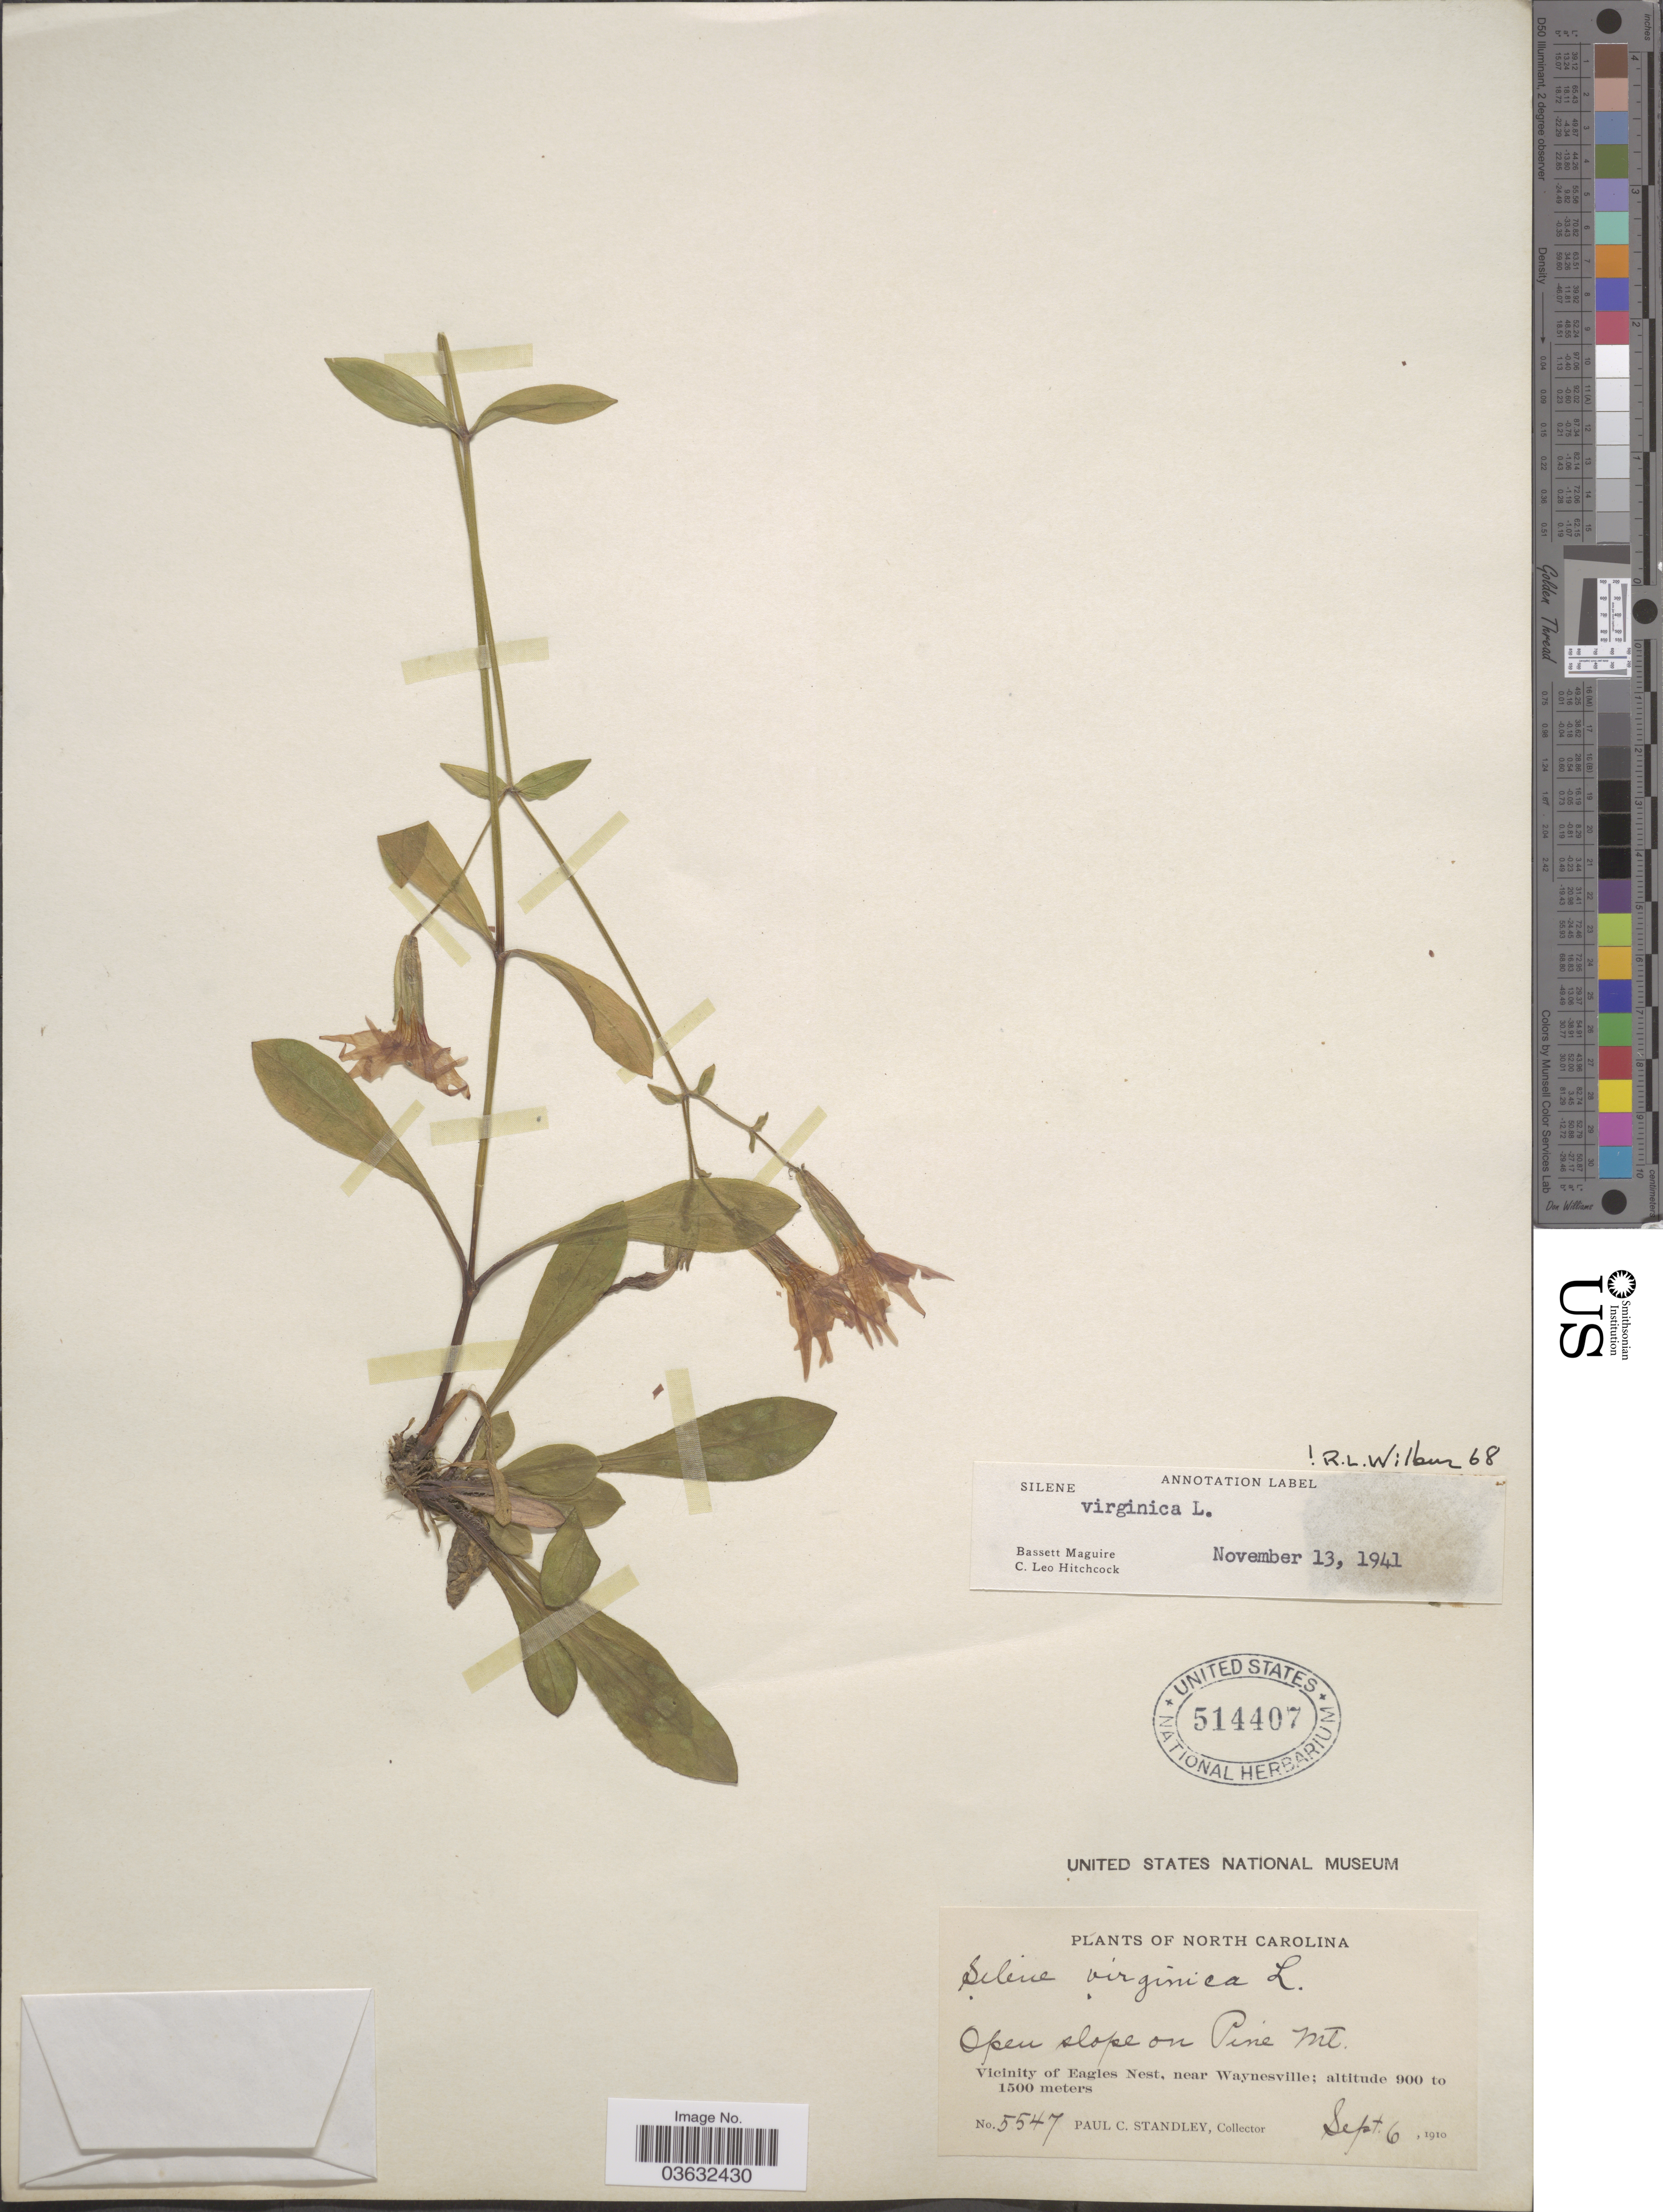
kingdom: Plantae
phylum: Tracheophyta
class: Magnoliopsida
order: Caryophyllales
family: Caryophyllaceae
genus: Silene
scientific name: Silene virginica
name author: L.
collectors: P. C. Standley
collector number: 5547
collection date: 1910-09-06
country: United States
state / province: North Carolina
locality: Open slope on Pine Mt. Vicinity of Eagles Nest, near Waynesville.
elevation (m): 900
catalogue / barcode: US 514407